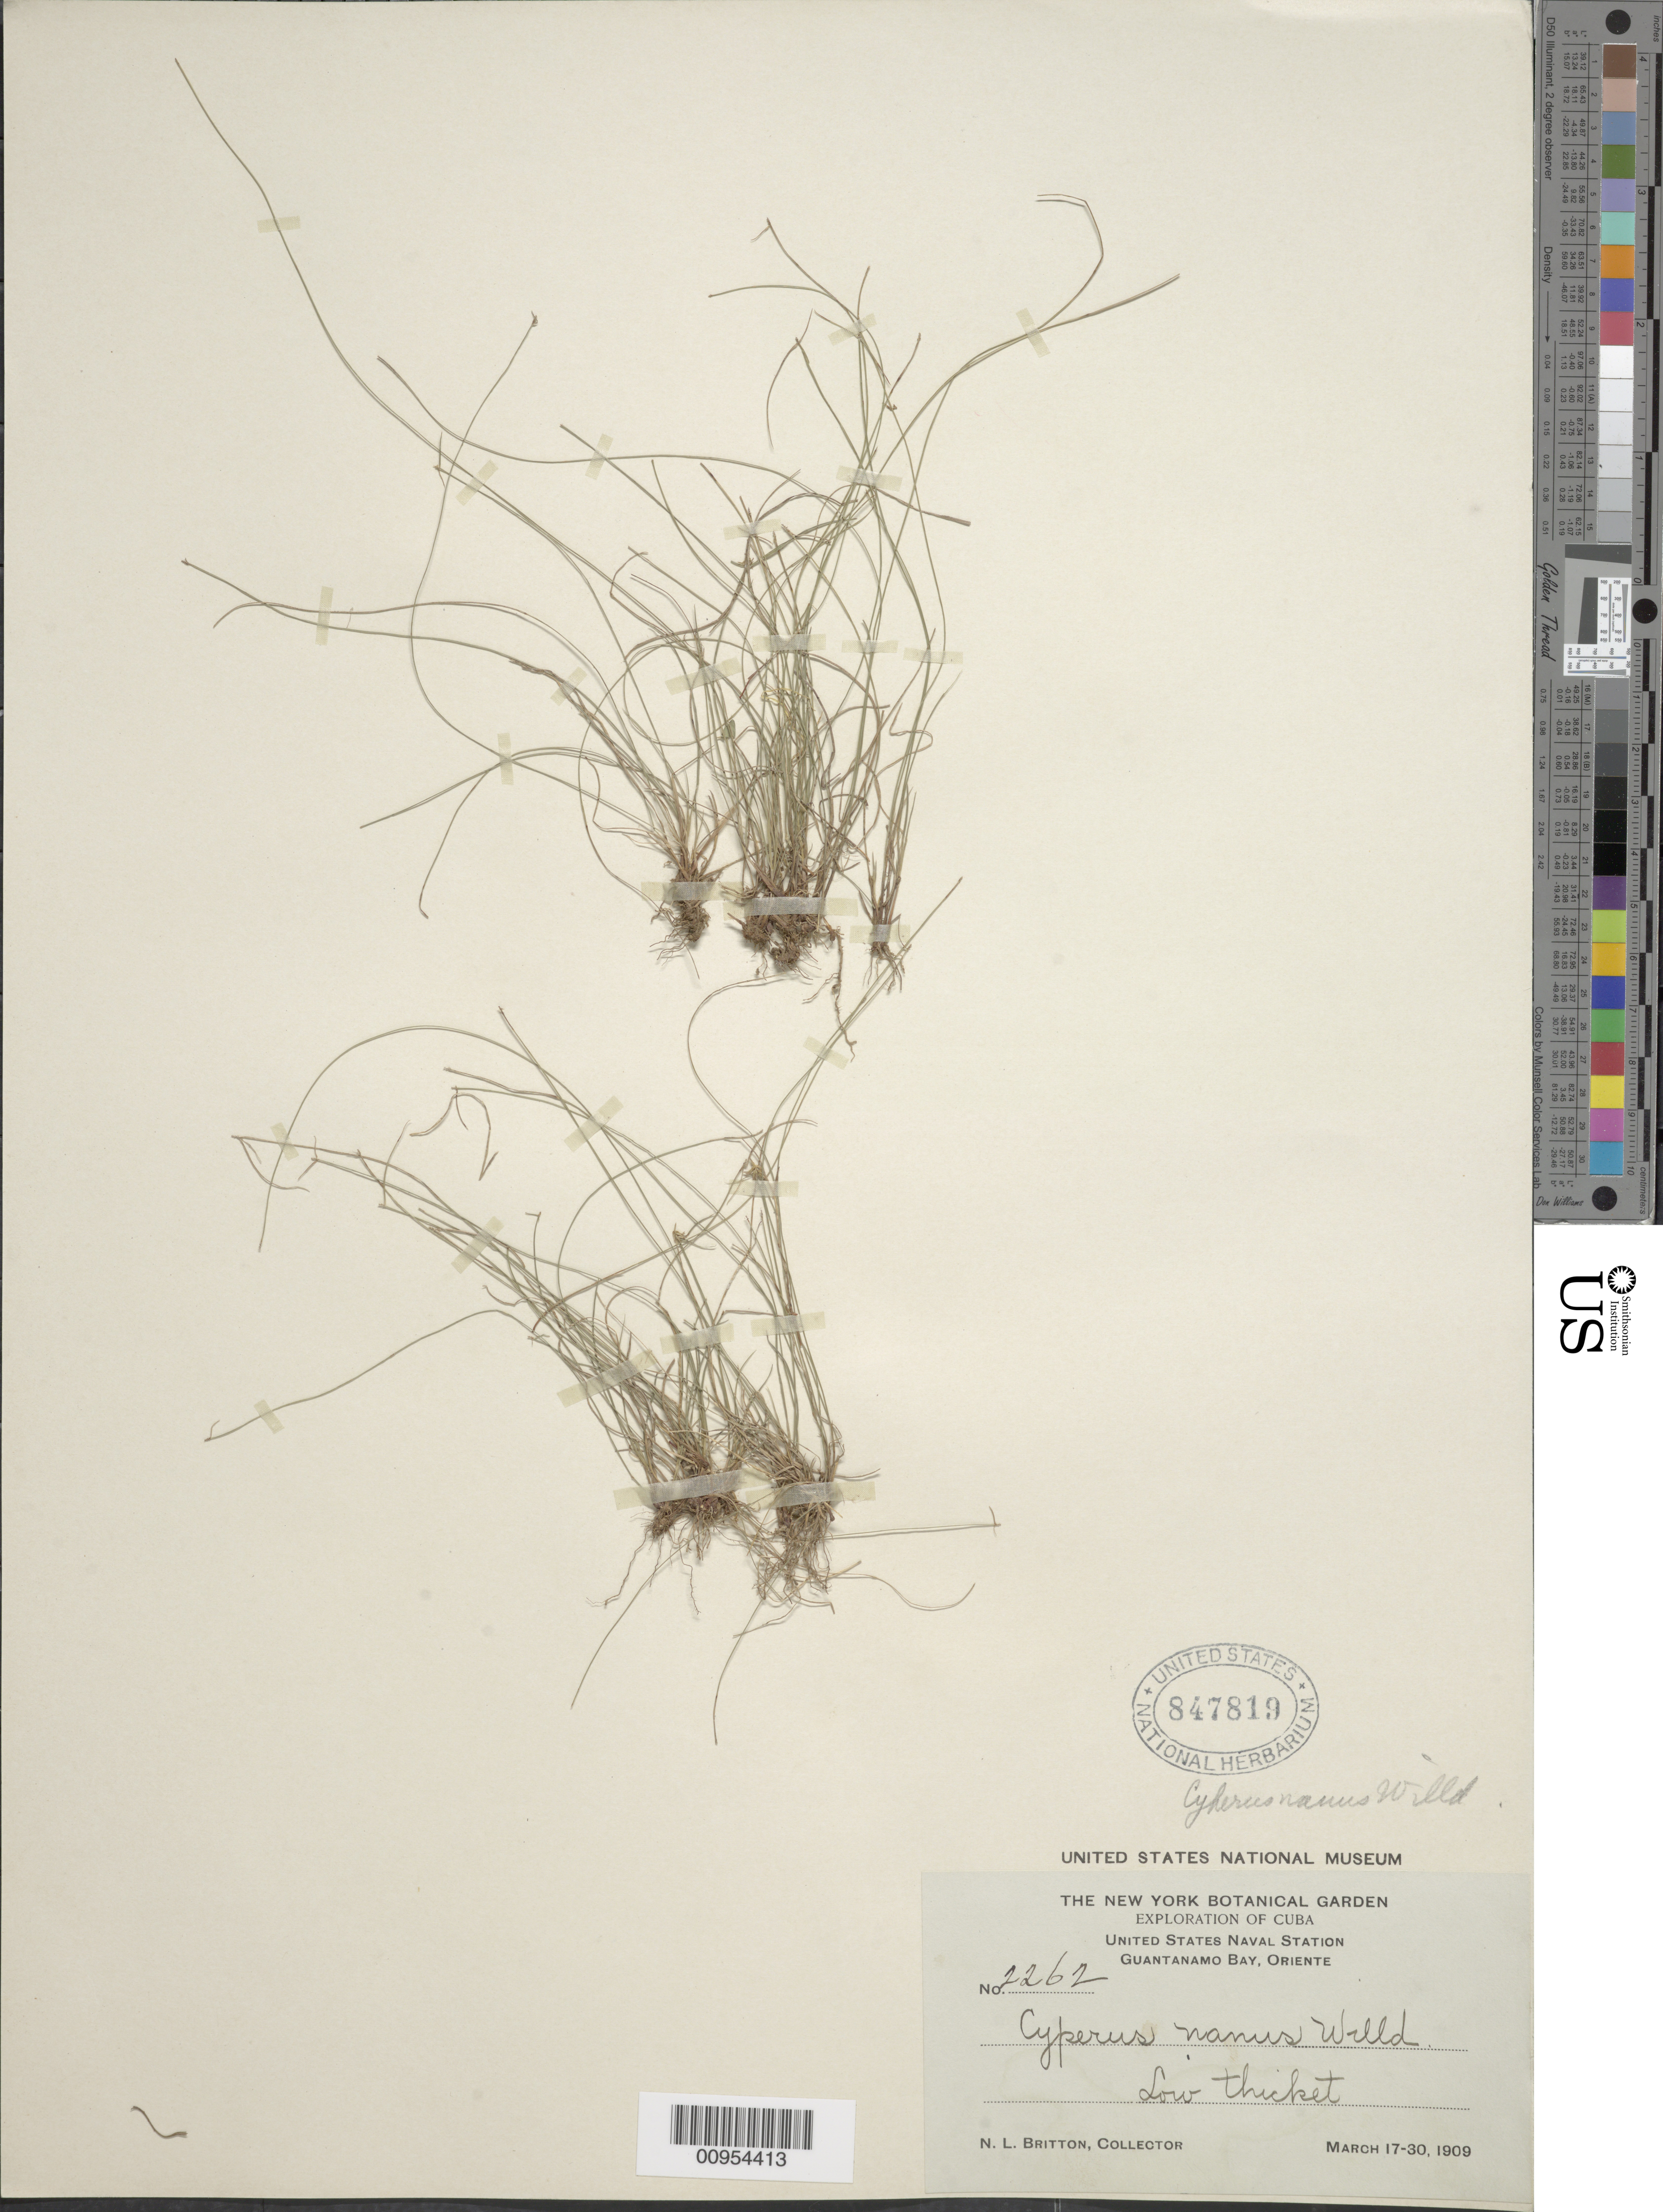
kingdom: Plantae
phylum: Tracheophyta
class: Liliopsida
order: Poales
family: Cyperaceae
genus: Cyperus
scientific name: Cyperus nanus var. nanus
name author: Willd.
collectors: N. Britton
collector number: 2262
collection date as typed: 17 Mar 1909 to 30 Mar 1909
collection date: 1909-03-17/1909-03-30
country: Cuba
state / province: Guantanamo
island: Cuba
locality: Guantánamo Bay, thicket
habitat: Low thicket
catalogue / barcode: US 847819